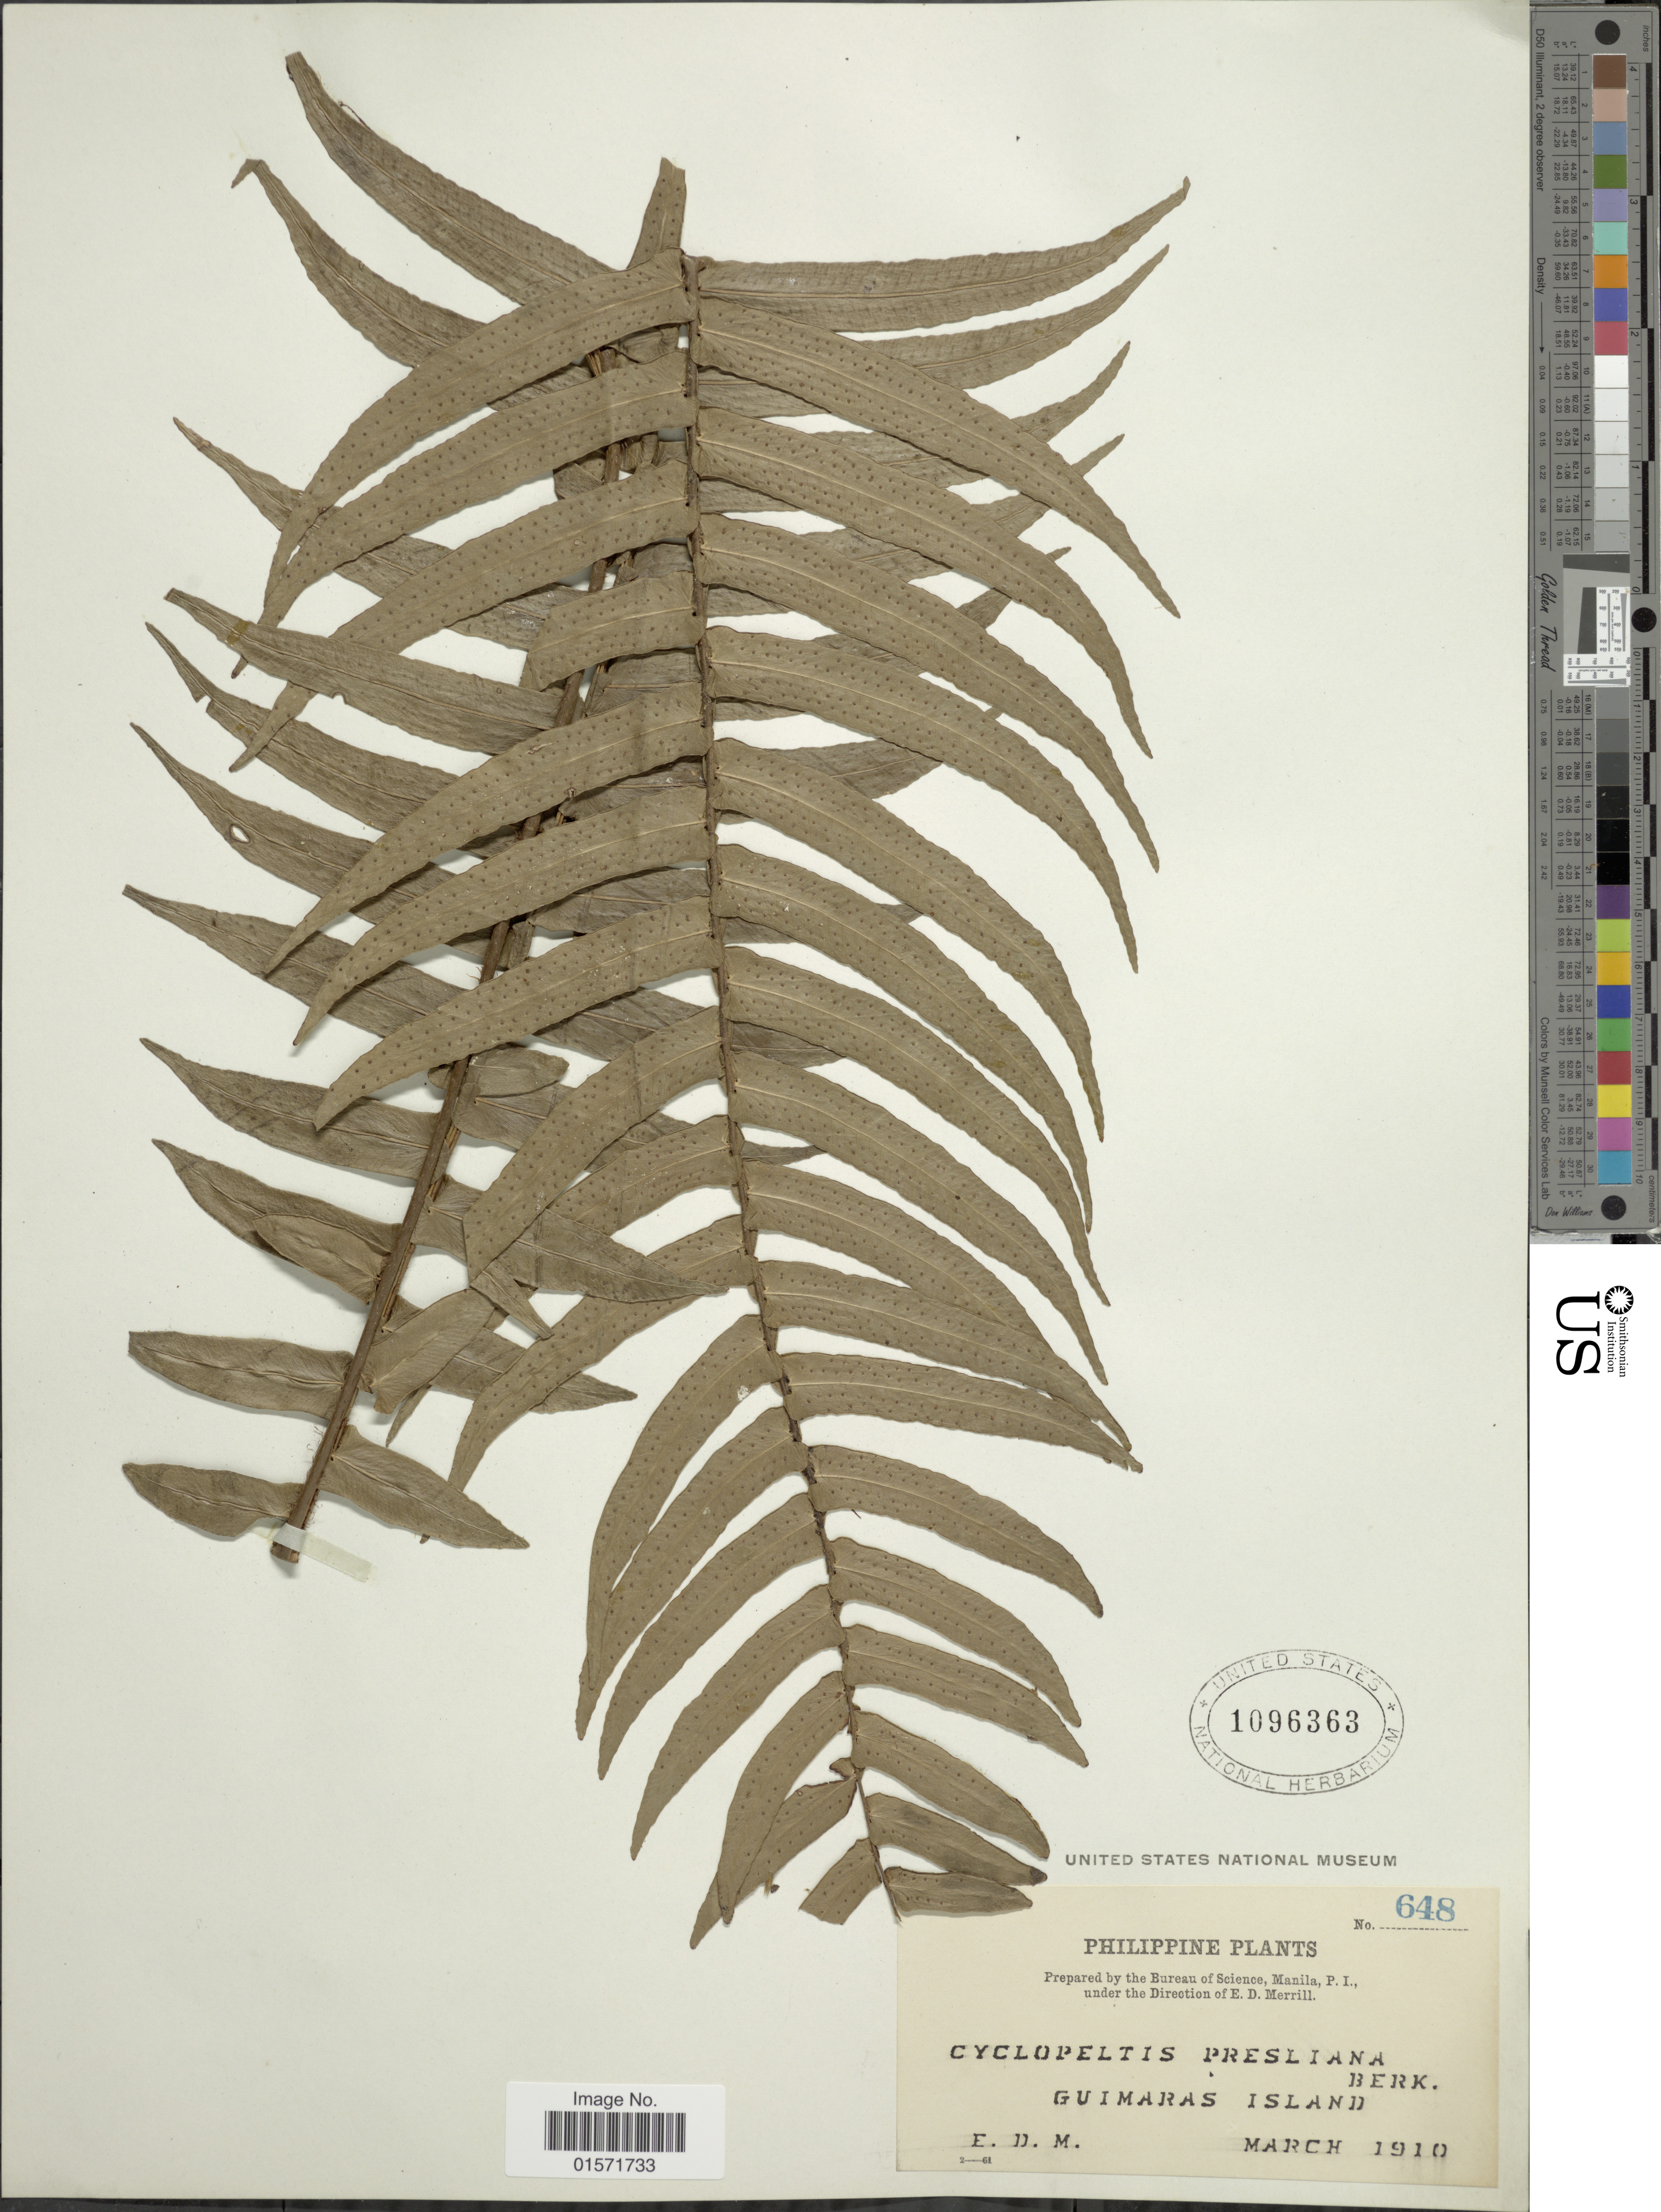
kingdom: Plantae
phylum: Tracheophyta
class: Polypodiopsida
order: Polypodiales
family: Lomariopsidaceae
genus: Cyclopeltis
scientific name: Cyclopeltis presliana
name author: (Mett.) Berkeley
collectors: E. D. Merrill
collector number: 648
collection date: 1910-03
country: Philippines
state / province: Western Visayas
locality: Guimaras Island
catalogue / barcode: US 1096363